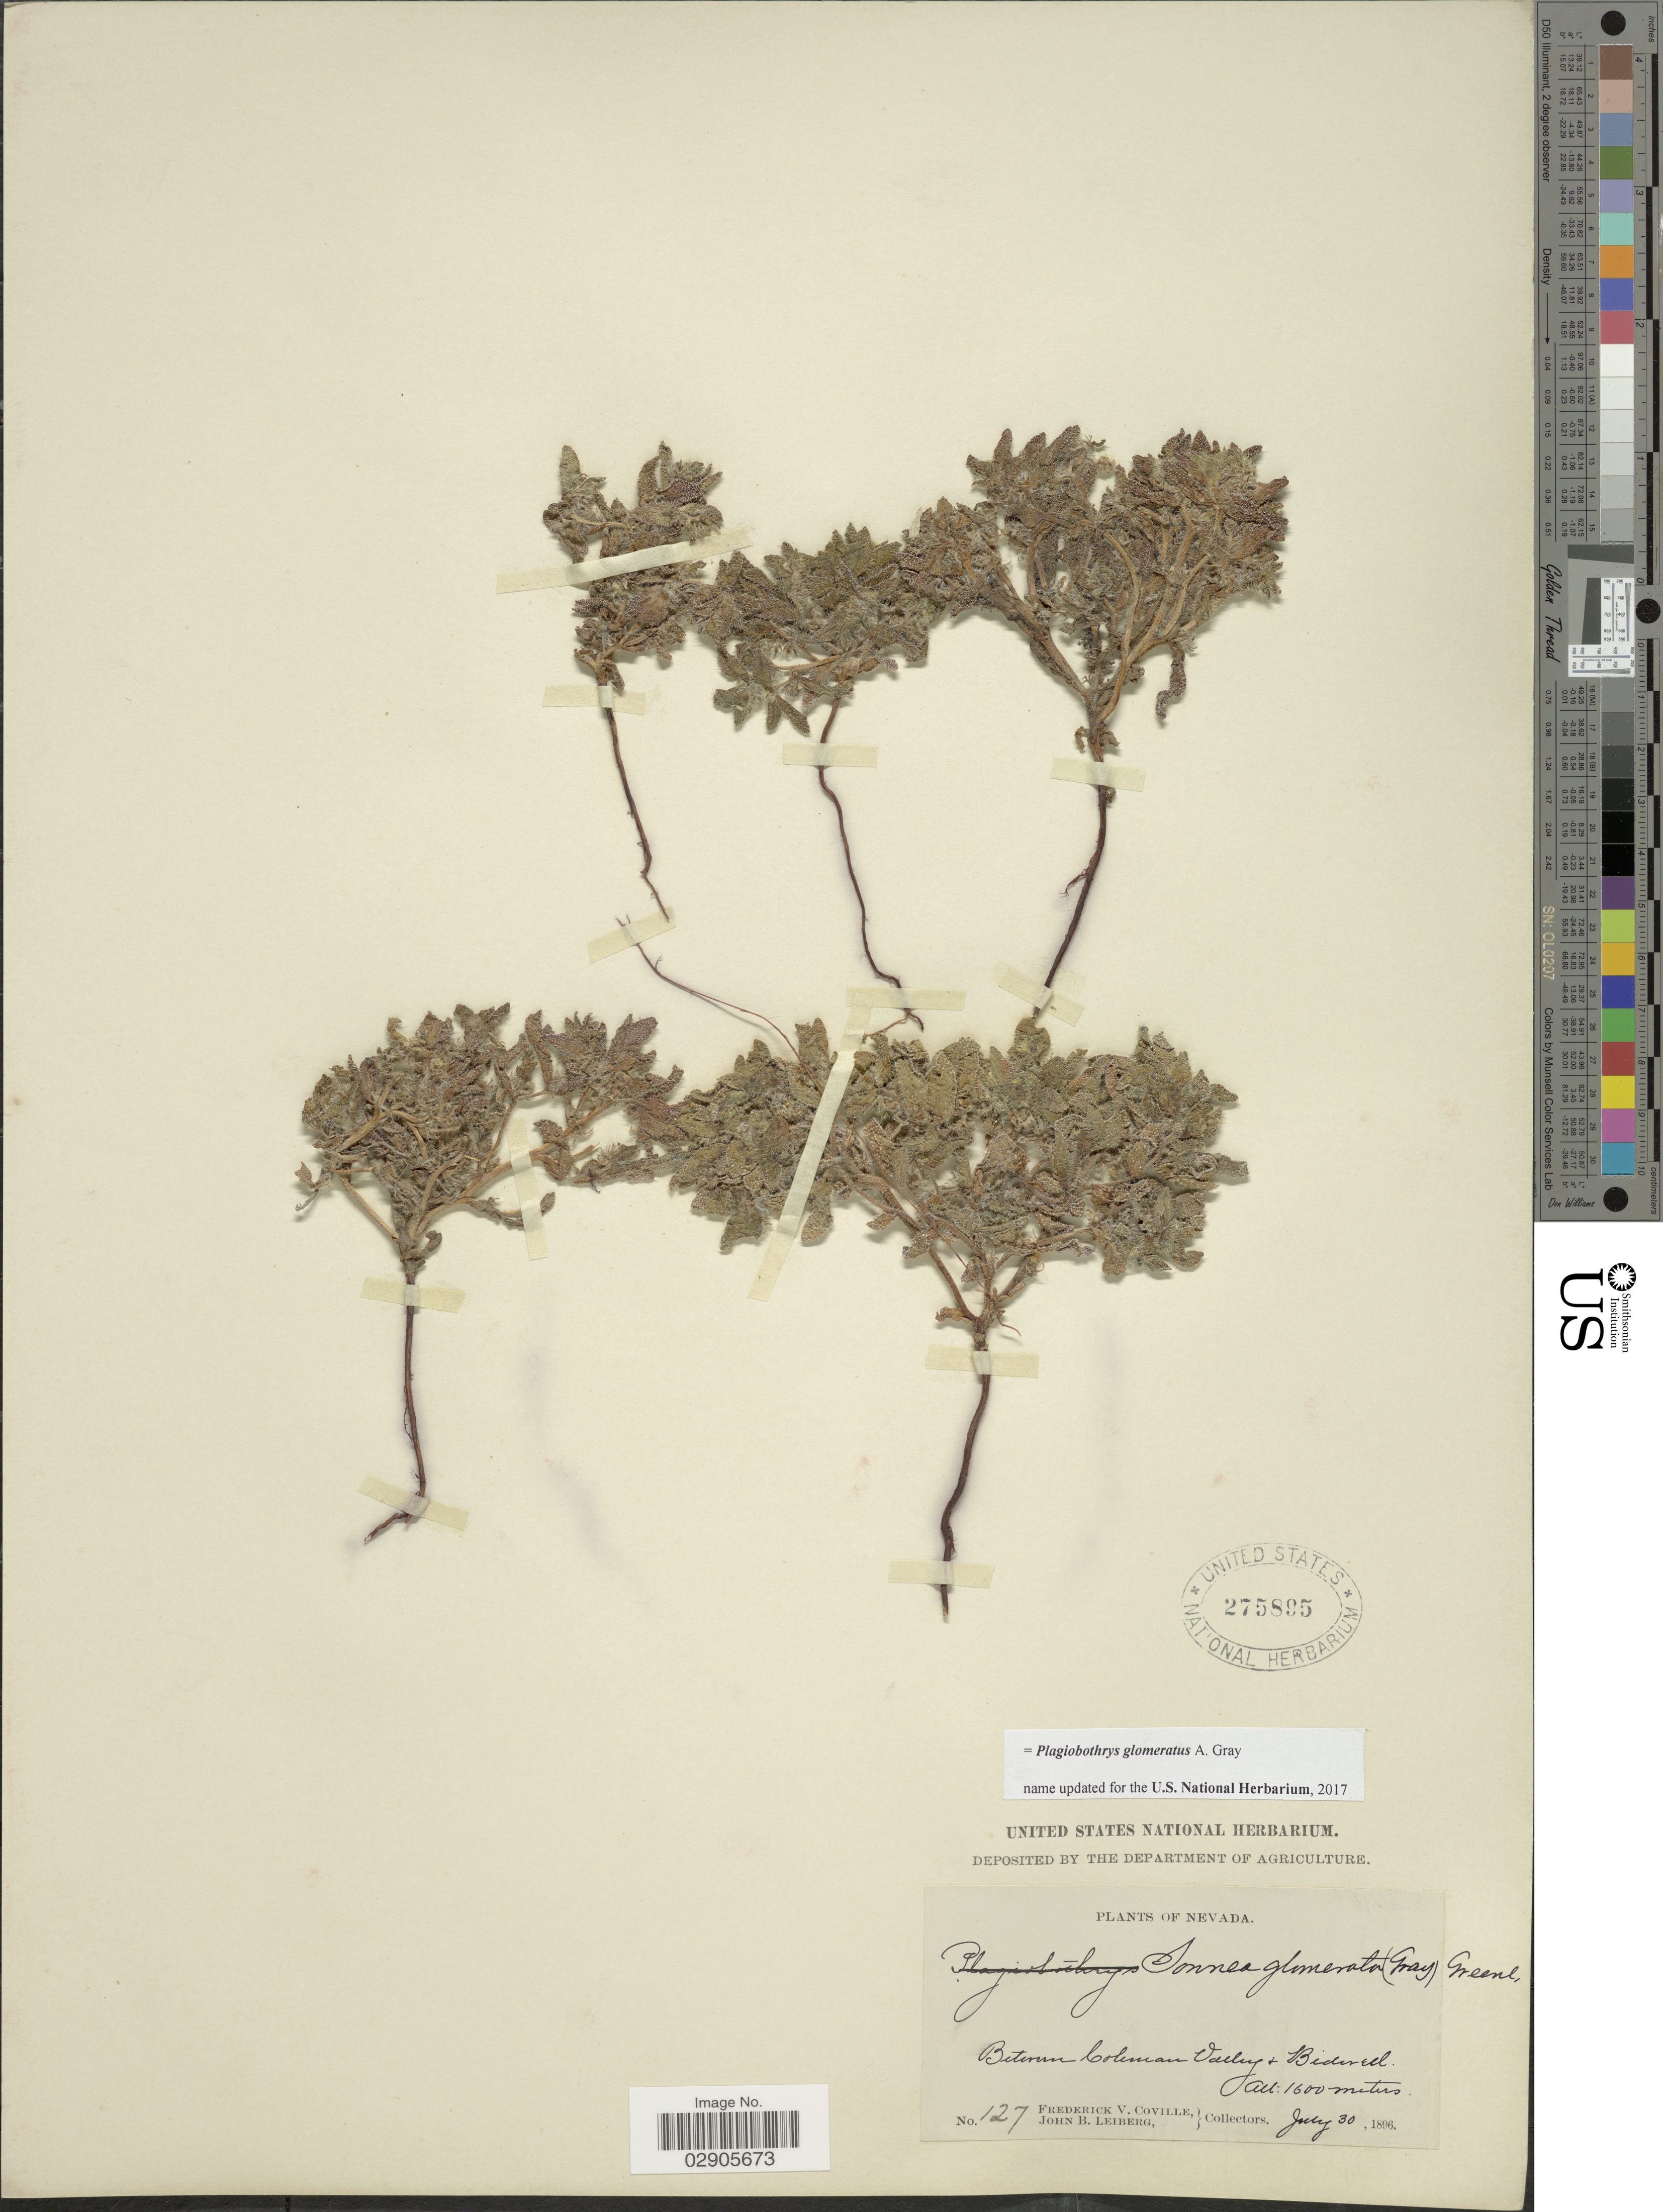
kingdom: Plantae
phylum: Tracheophyta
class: Magnoliopsida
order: Boraginales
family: Boraginaceae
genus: Plagiobothrys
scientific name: Plagiobothrys glomeratus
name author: A. Gray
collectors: F. V. Coville & J. B. Leiberg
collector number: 127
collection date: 1896-07-30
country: United States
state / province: Nevada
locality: Between Coleman Valley & Bidwell.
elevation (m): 1600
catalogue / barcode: US 275895